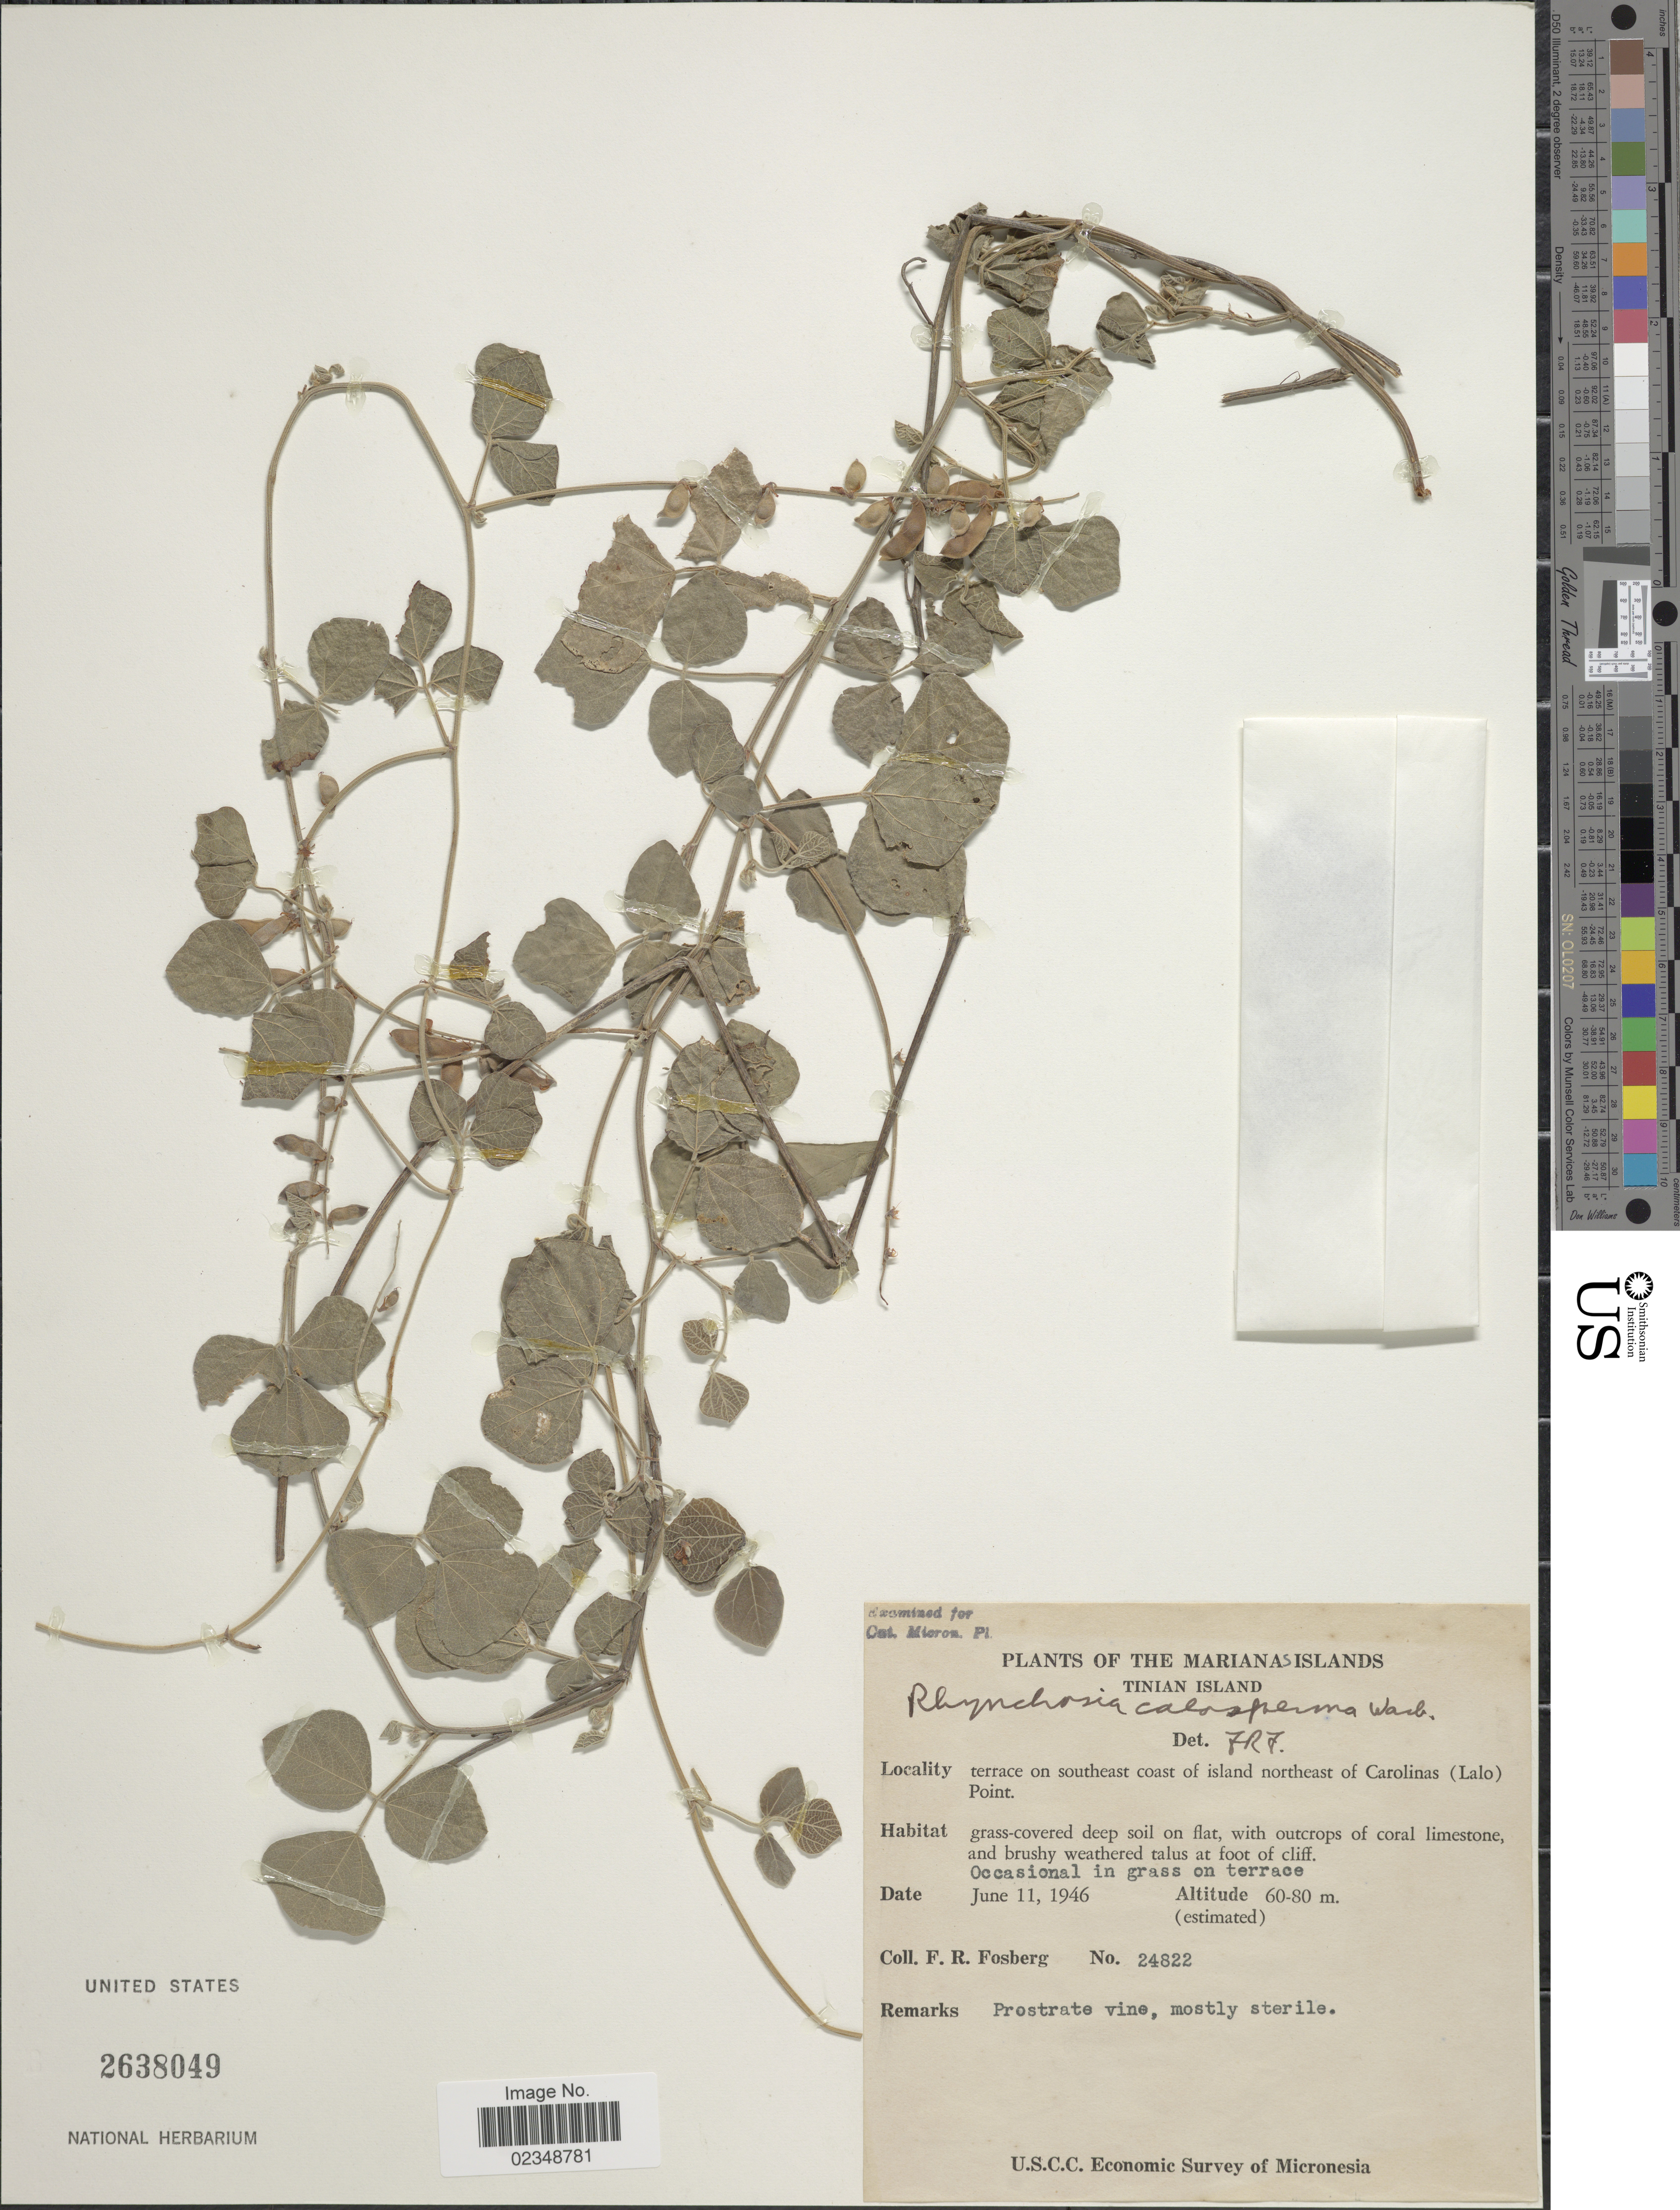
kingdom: Plantae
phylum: Tracheophyta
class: Magnoliopsida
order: Fabales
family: Fabaceae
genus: Rhynchosia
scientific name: Rhynchosia calosperma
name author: Warb.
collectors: F. R. Fosberg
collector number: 24822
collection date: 1946-06-11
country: Northern Mariana Islands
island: Tinian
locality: Tinian Island. Terrace on southeast coast of island northeast of Carolinas (Lalo) Point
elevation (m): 60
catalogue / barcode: US 2638049